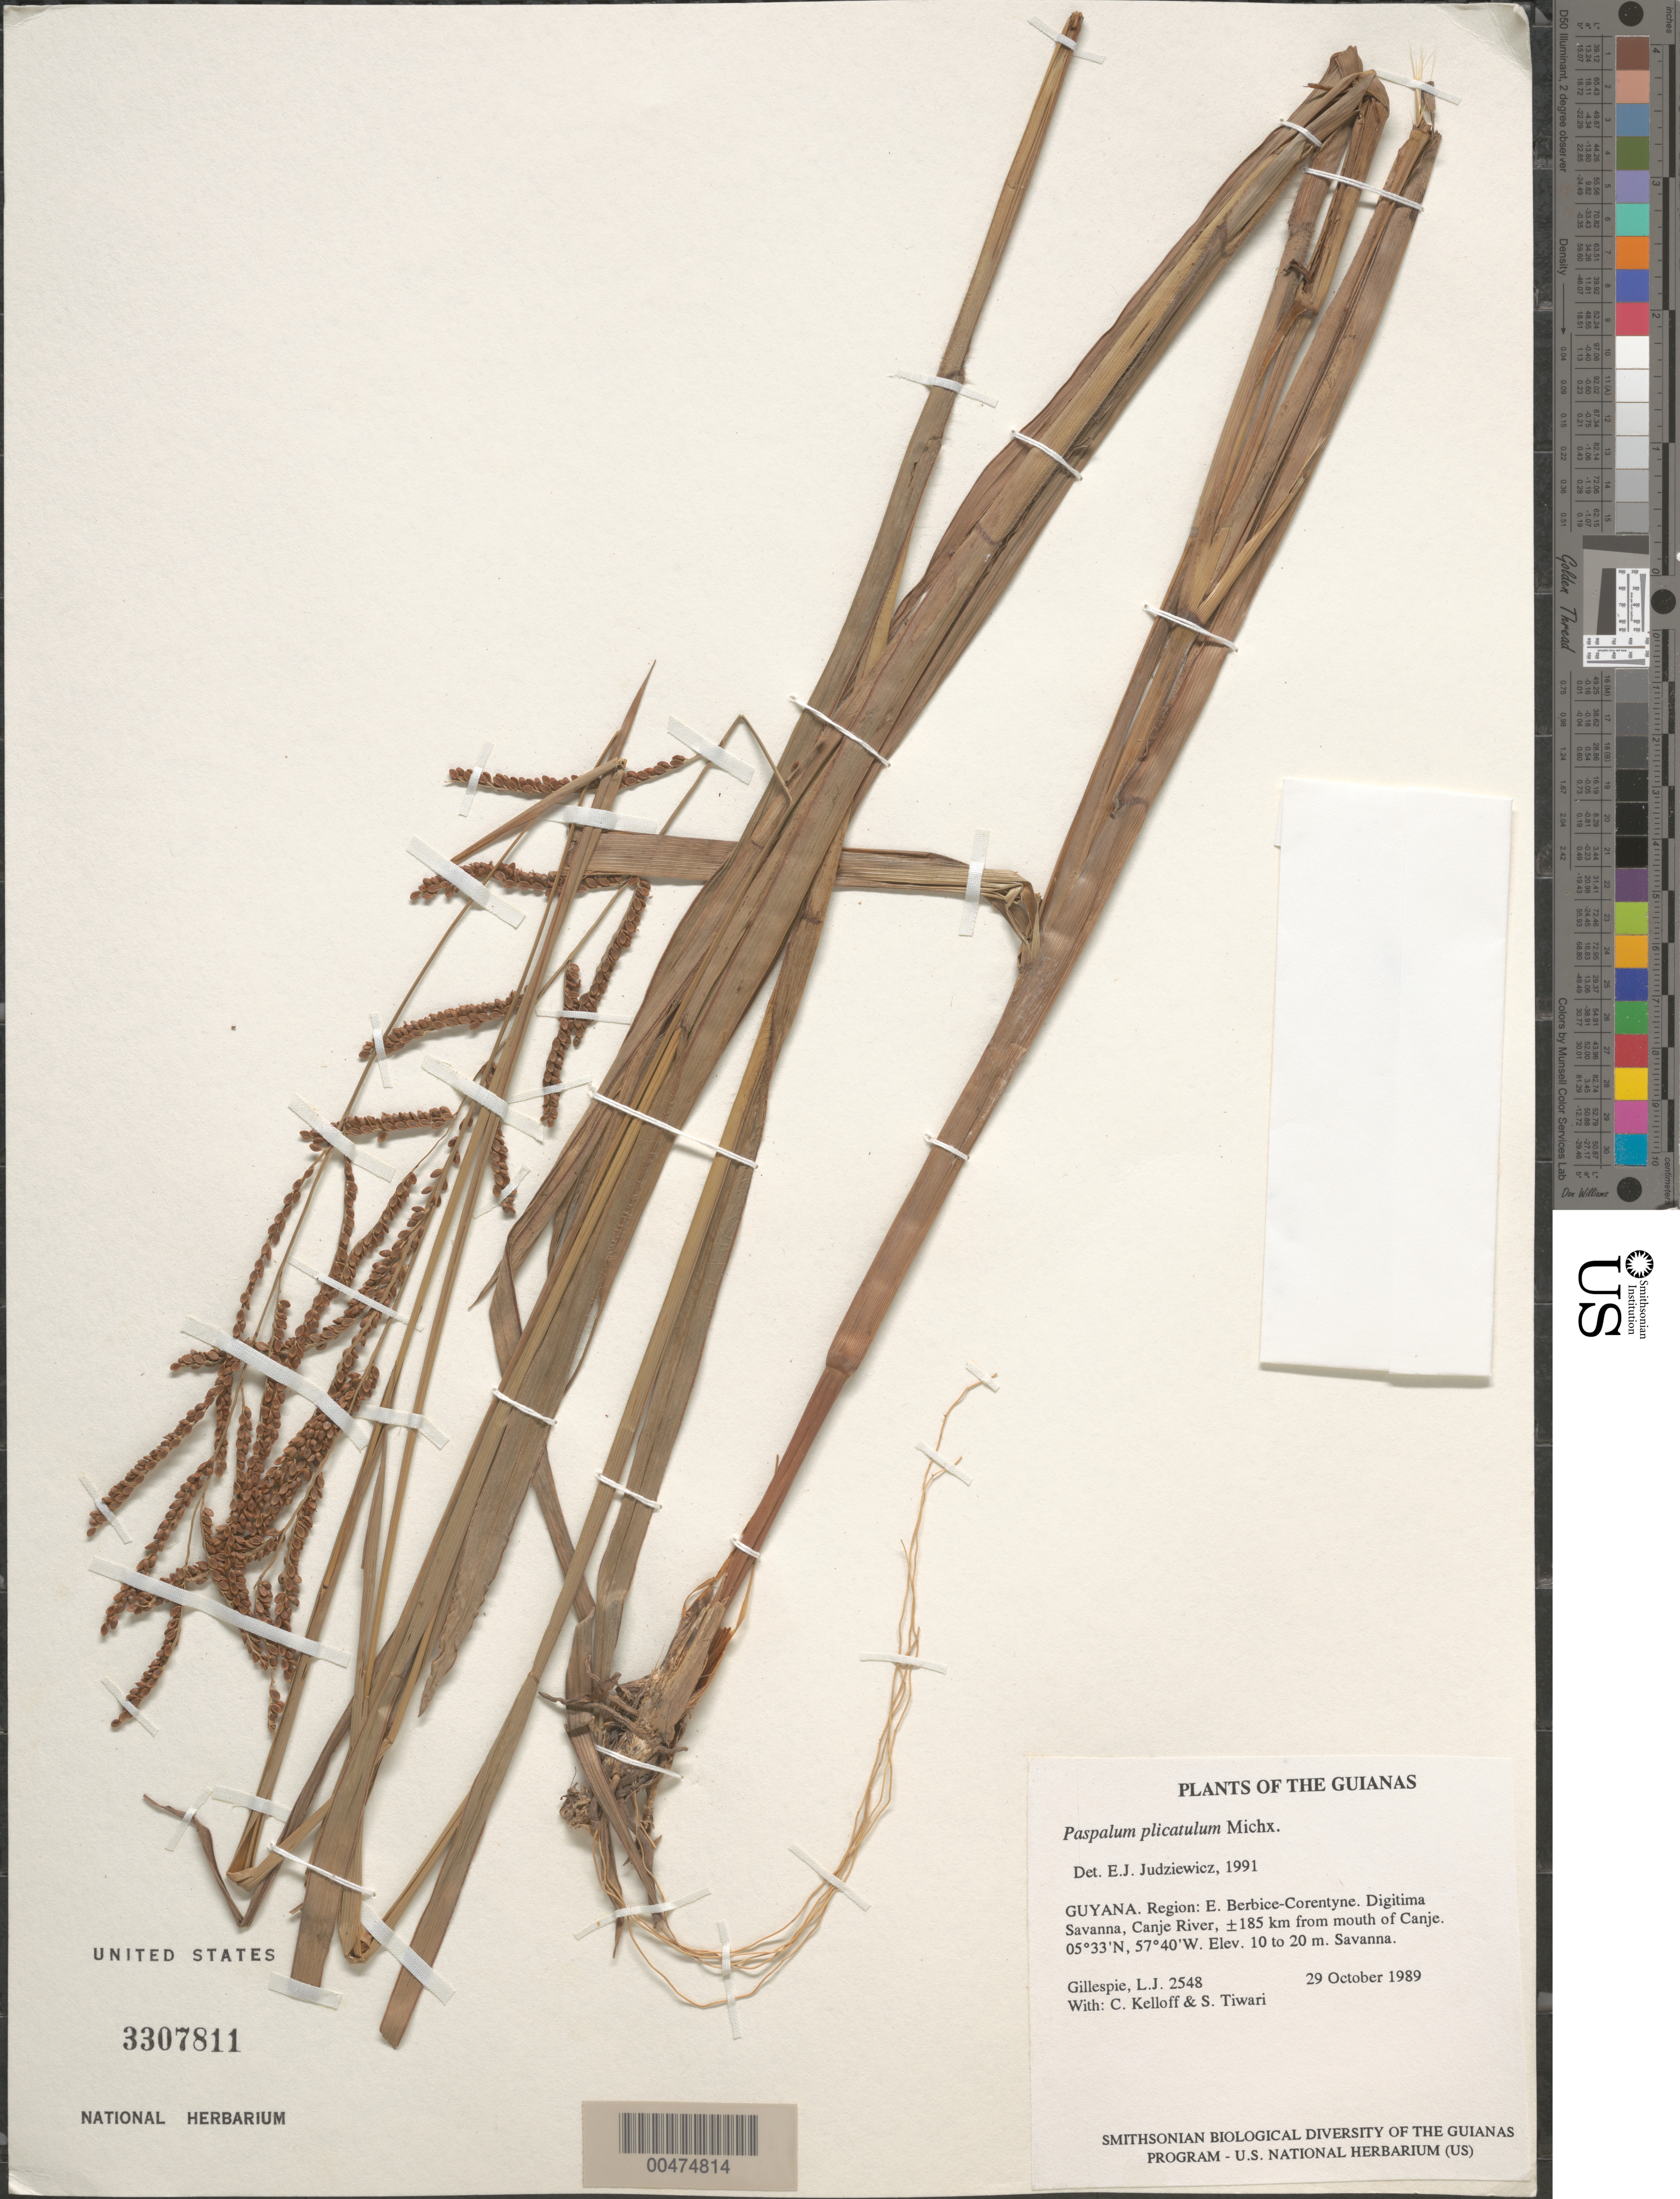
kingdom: Plantae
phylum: Tracheophyta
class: Liliopsida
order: Poales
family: Poaceae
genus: Paspalum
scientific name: Paspalum plicatulum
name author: Michx.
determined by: Judziewicz, E. J.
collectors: L. J. Gillespie, C. L. Kelloff & S. Tiwari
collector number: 2548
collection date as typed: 30 October 1989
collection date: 1989-10-30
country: Guyana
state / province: E. Berbice-Corentyne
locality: Digitima Savanna, Canje River, ±185 km from mouth of Canje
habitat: Savanna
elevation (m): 10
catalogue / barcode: US 3307811